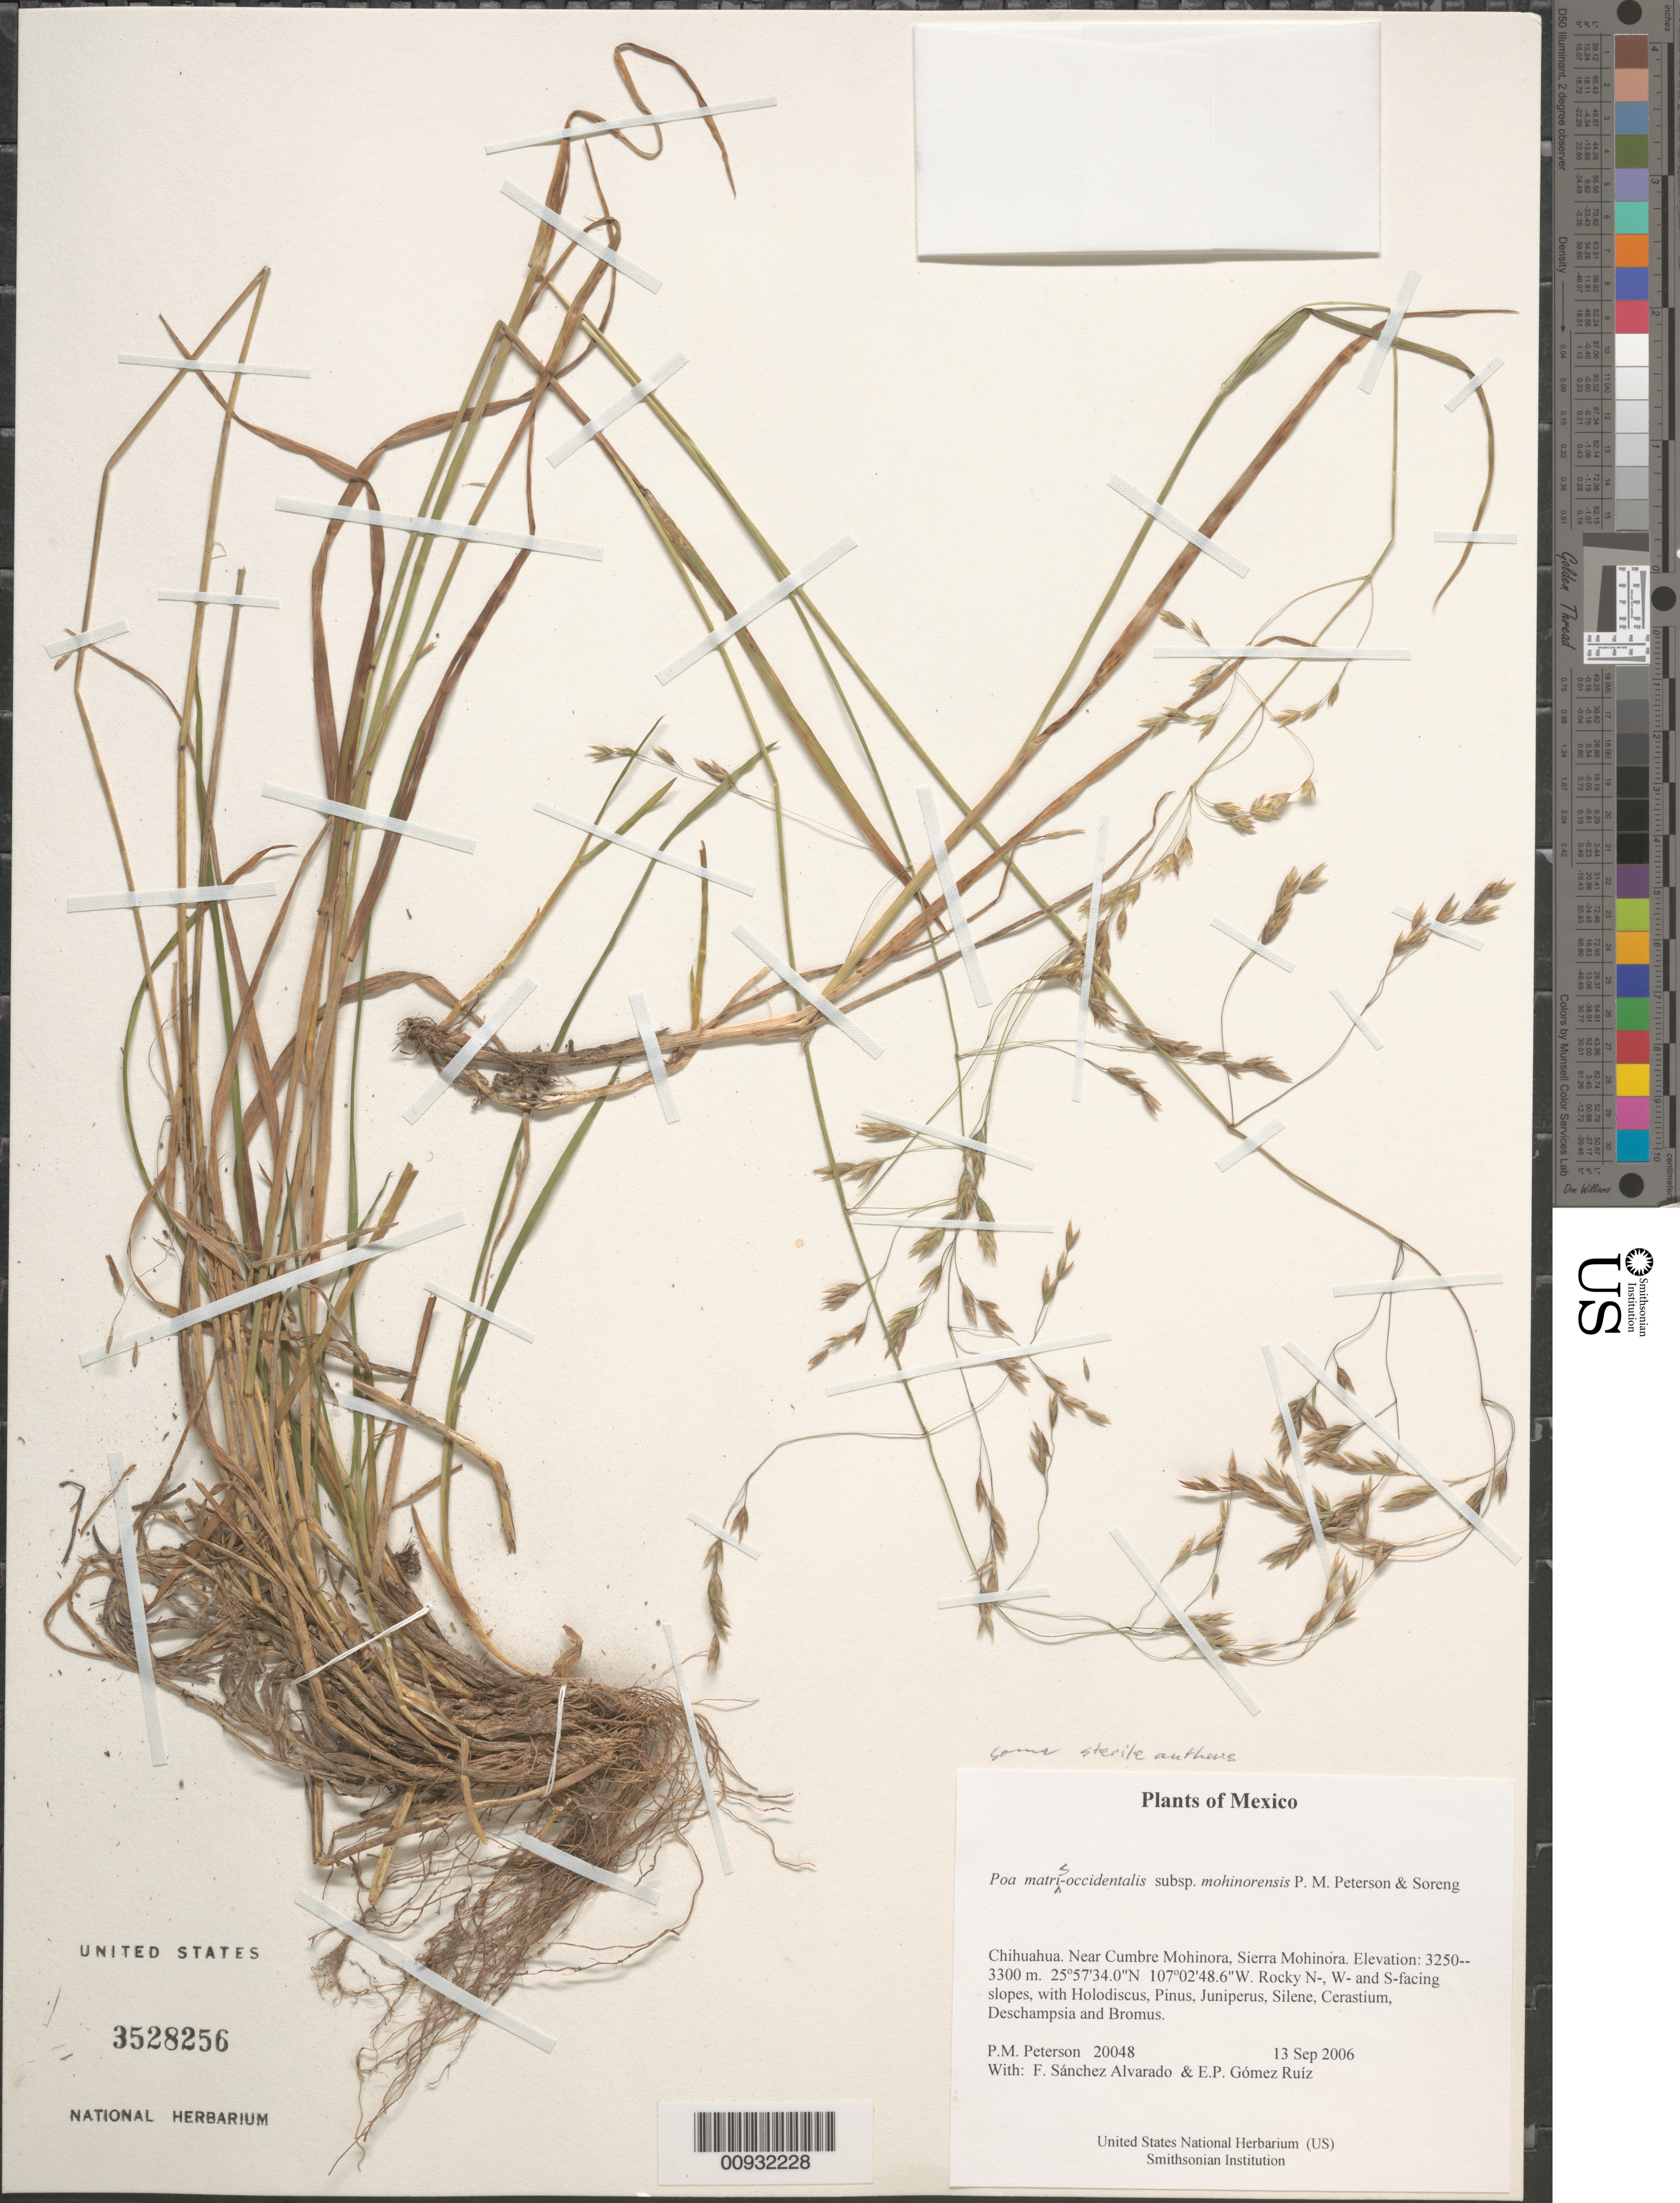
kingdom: Plantae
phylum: Tracheophyta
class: Liliopsida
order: Poales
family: Poaceae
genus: Poa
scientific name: Poa matris-occidentalis subsp. mohinorensis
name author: P.M. Peterson & Soreng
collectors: P. M. Peterson, F. Sánchez Alvarado & E. Gómez Ruíz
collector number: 20048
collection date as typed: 13 Sep 2006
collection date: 2006-09-13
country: Mexico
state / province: Chihuahua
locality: Near Cumbre Mohinora, Sierra Mohinora.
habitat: Rocky N-, W- and S-facing slopes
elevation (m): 3250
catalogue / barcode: US 3528256